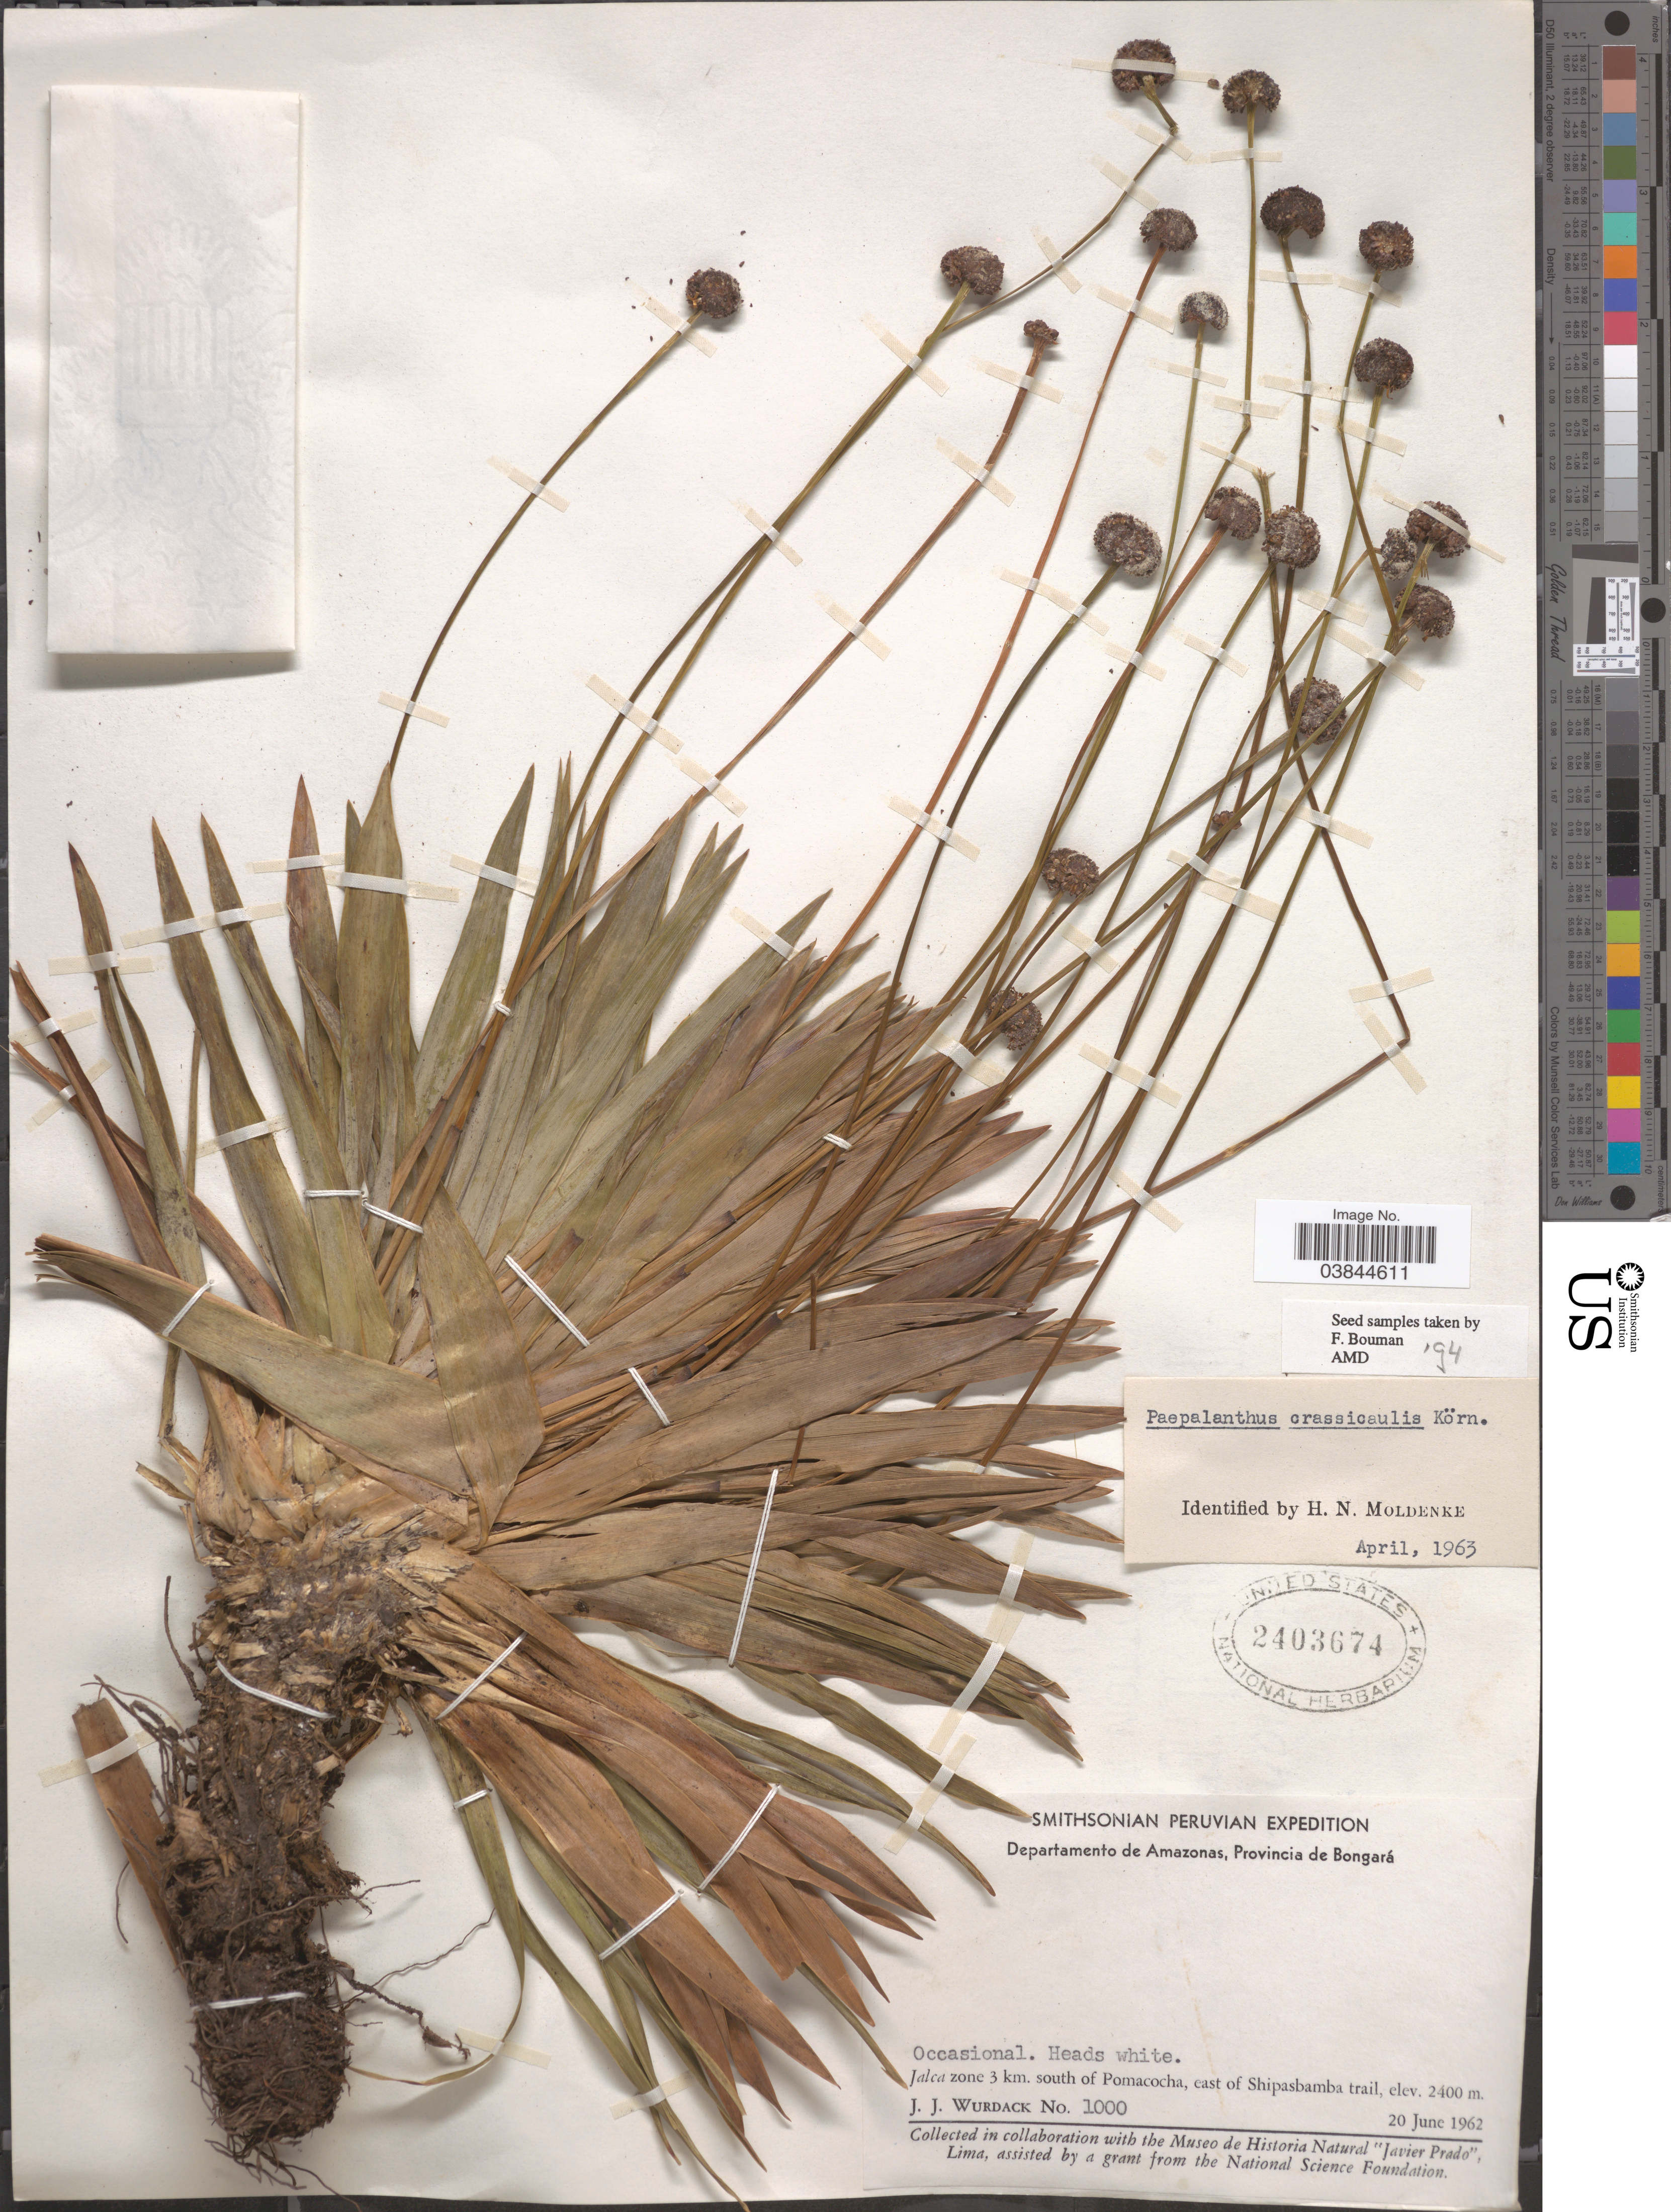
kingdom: Plantae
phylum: Tracheophyta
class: Liliopsida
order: Poales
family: Eriocaulaceae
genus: Paepalanthus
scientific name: Paepalanthus obnatus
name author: Tissot-Sq.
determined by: Sauthier, Laura Jeanne, (SPF), Universidade de Sao Paulo (BRAZIL)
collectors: J. J. Wurdack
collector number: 1000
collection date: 1962-06-20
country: Peru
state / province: Amazonas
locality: Departamento de Amazonas, Provincia de Bongará. Jalca zone 3 km. south of Pomacocha, east of Shipasbamba trail.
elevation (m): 2400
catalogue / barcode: US 2403674